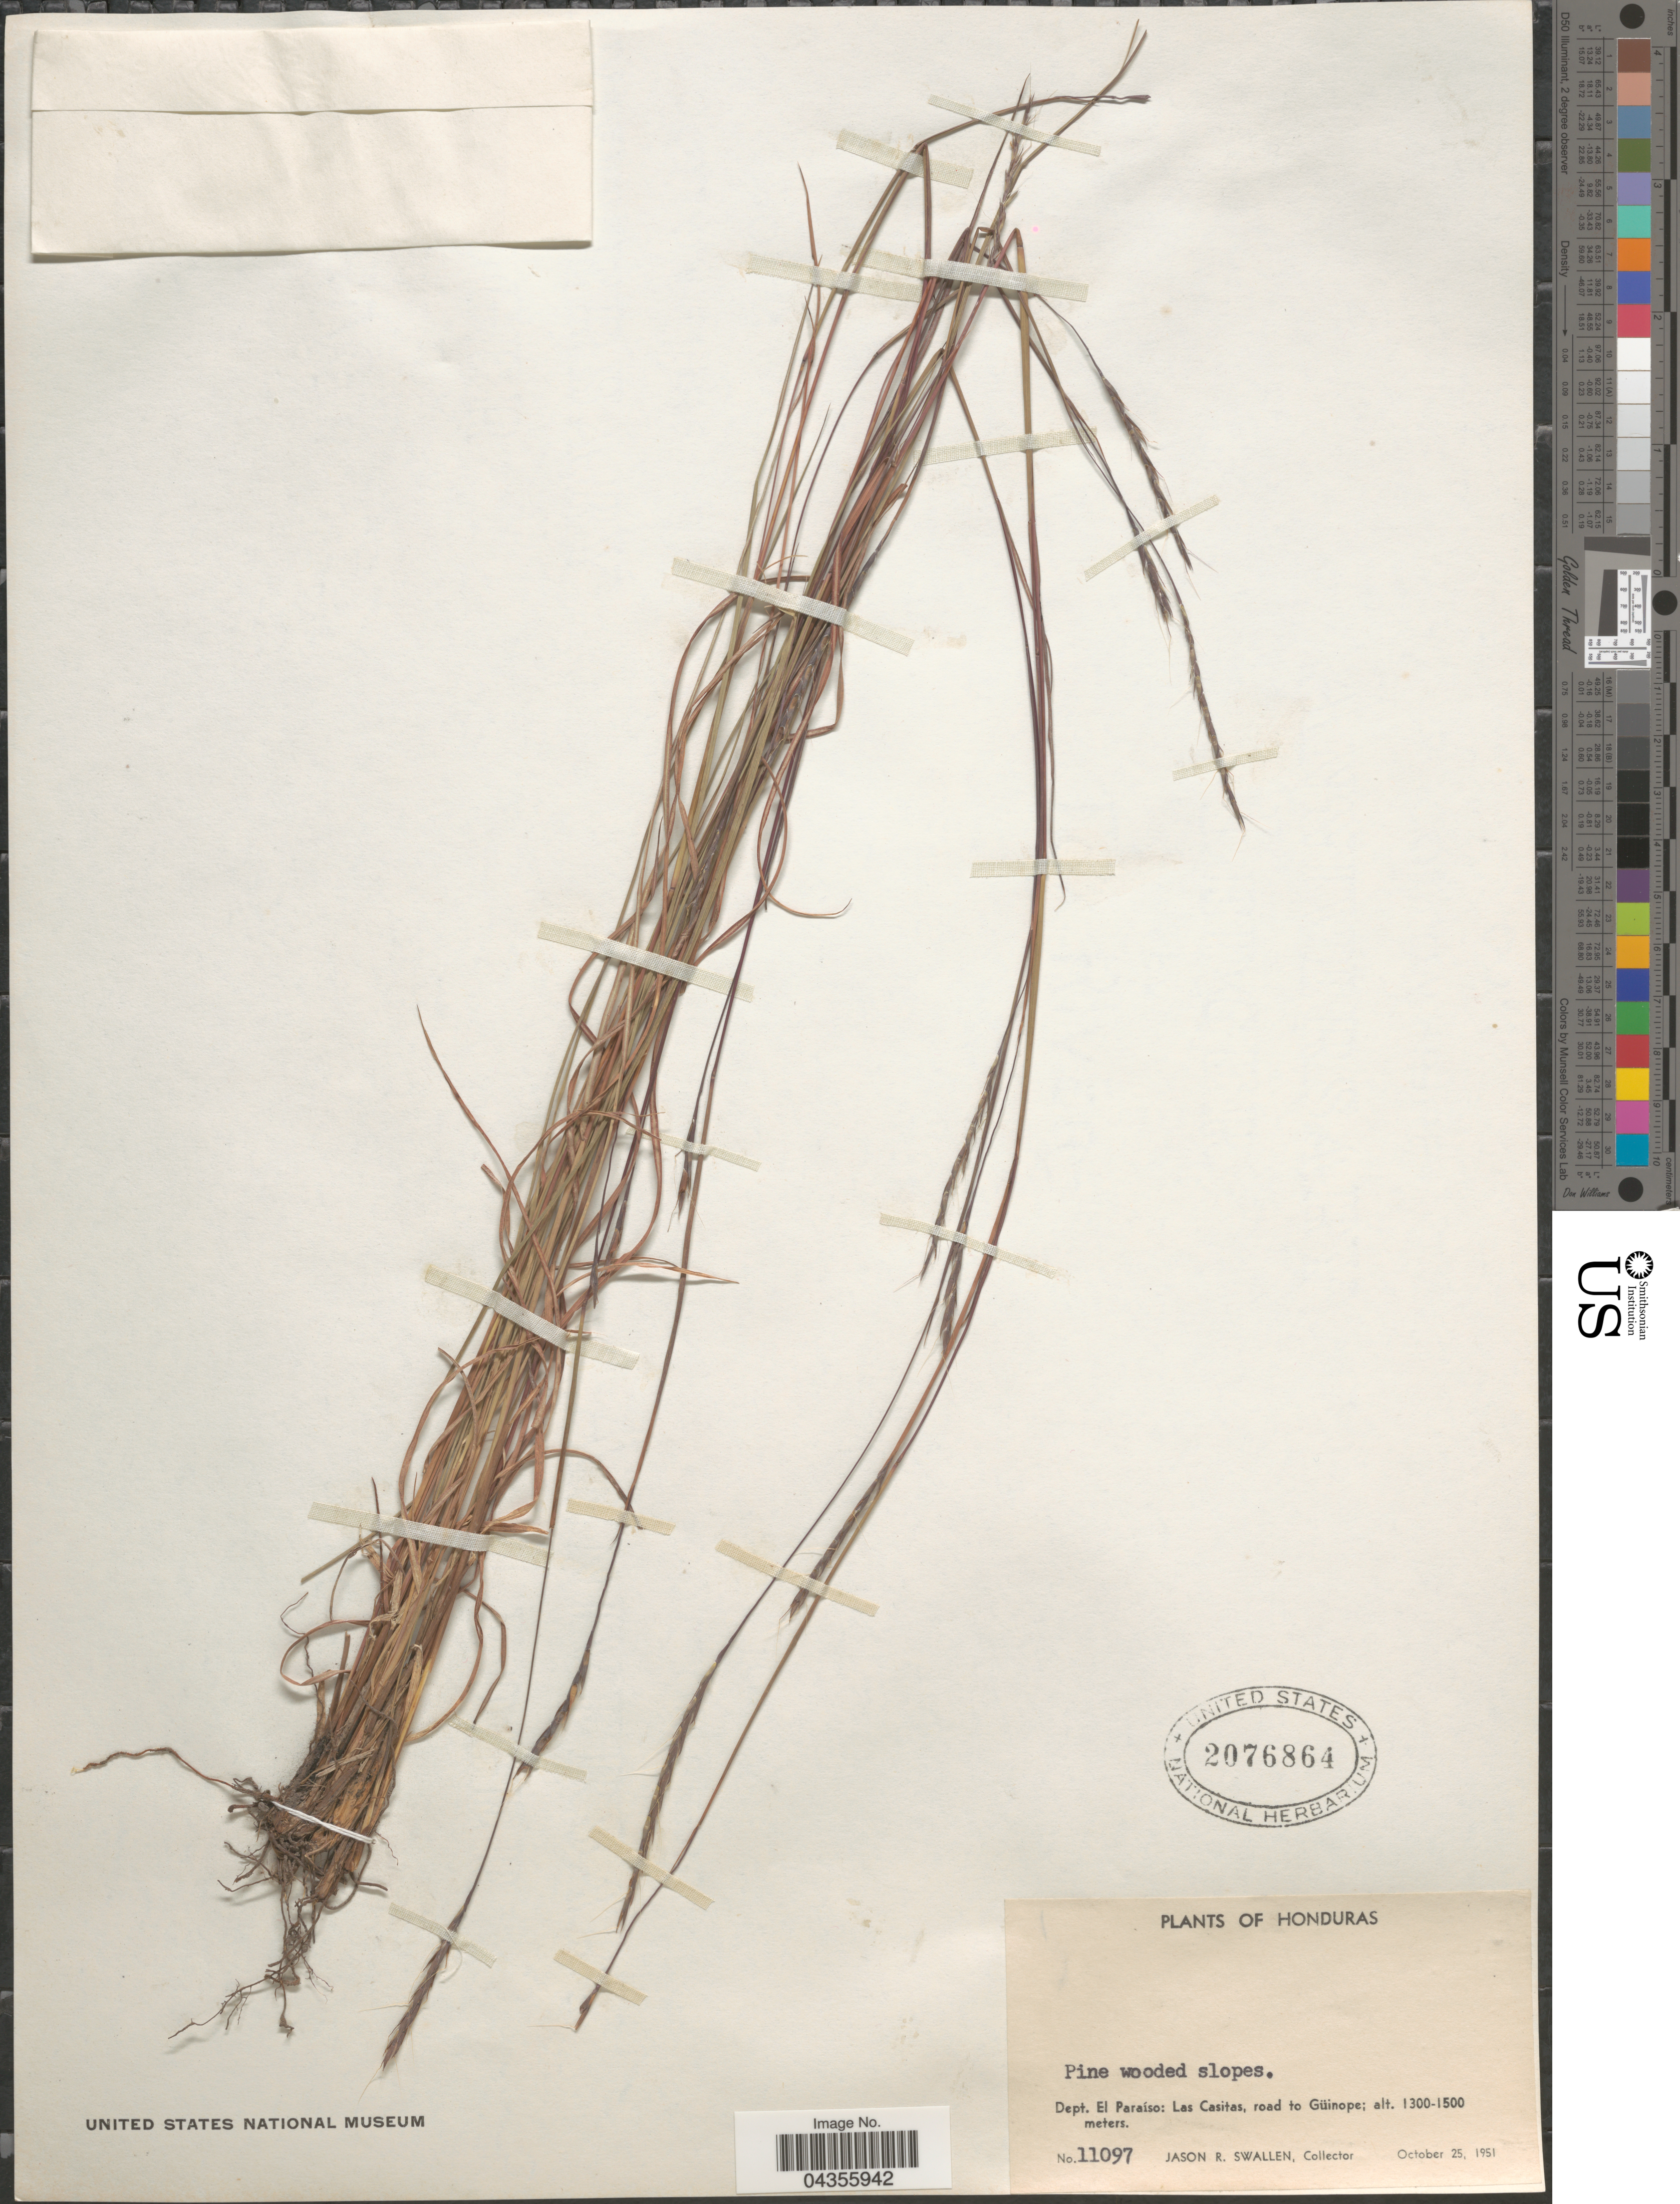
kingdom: Plantae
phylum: Tracheophyta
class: Liliopsida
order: Poales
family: Poaceae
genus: Schizachyrium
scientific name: Schizachyrium tenerum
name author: Nees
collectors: J. R. Swallen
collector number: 11097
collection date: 1951-10-25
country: Honduras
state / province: El Paraiso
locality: Dept. El Paraíso: Las Casitas, road to Güinope.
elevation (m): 1300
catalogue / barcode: US 2076864